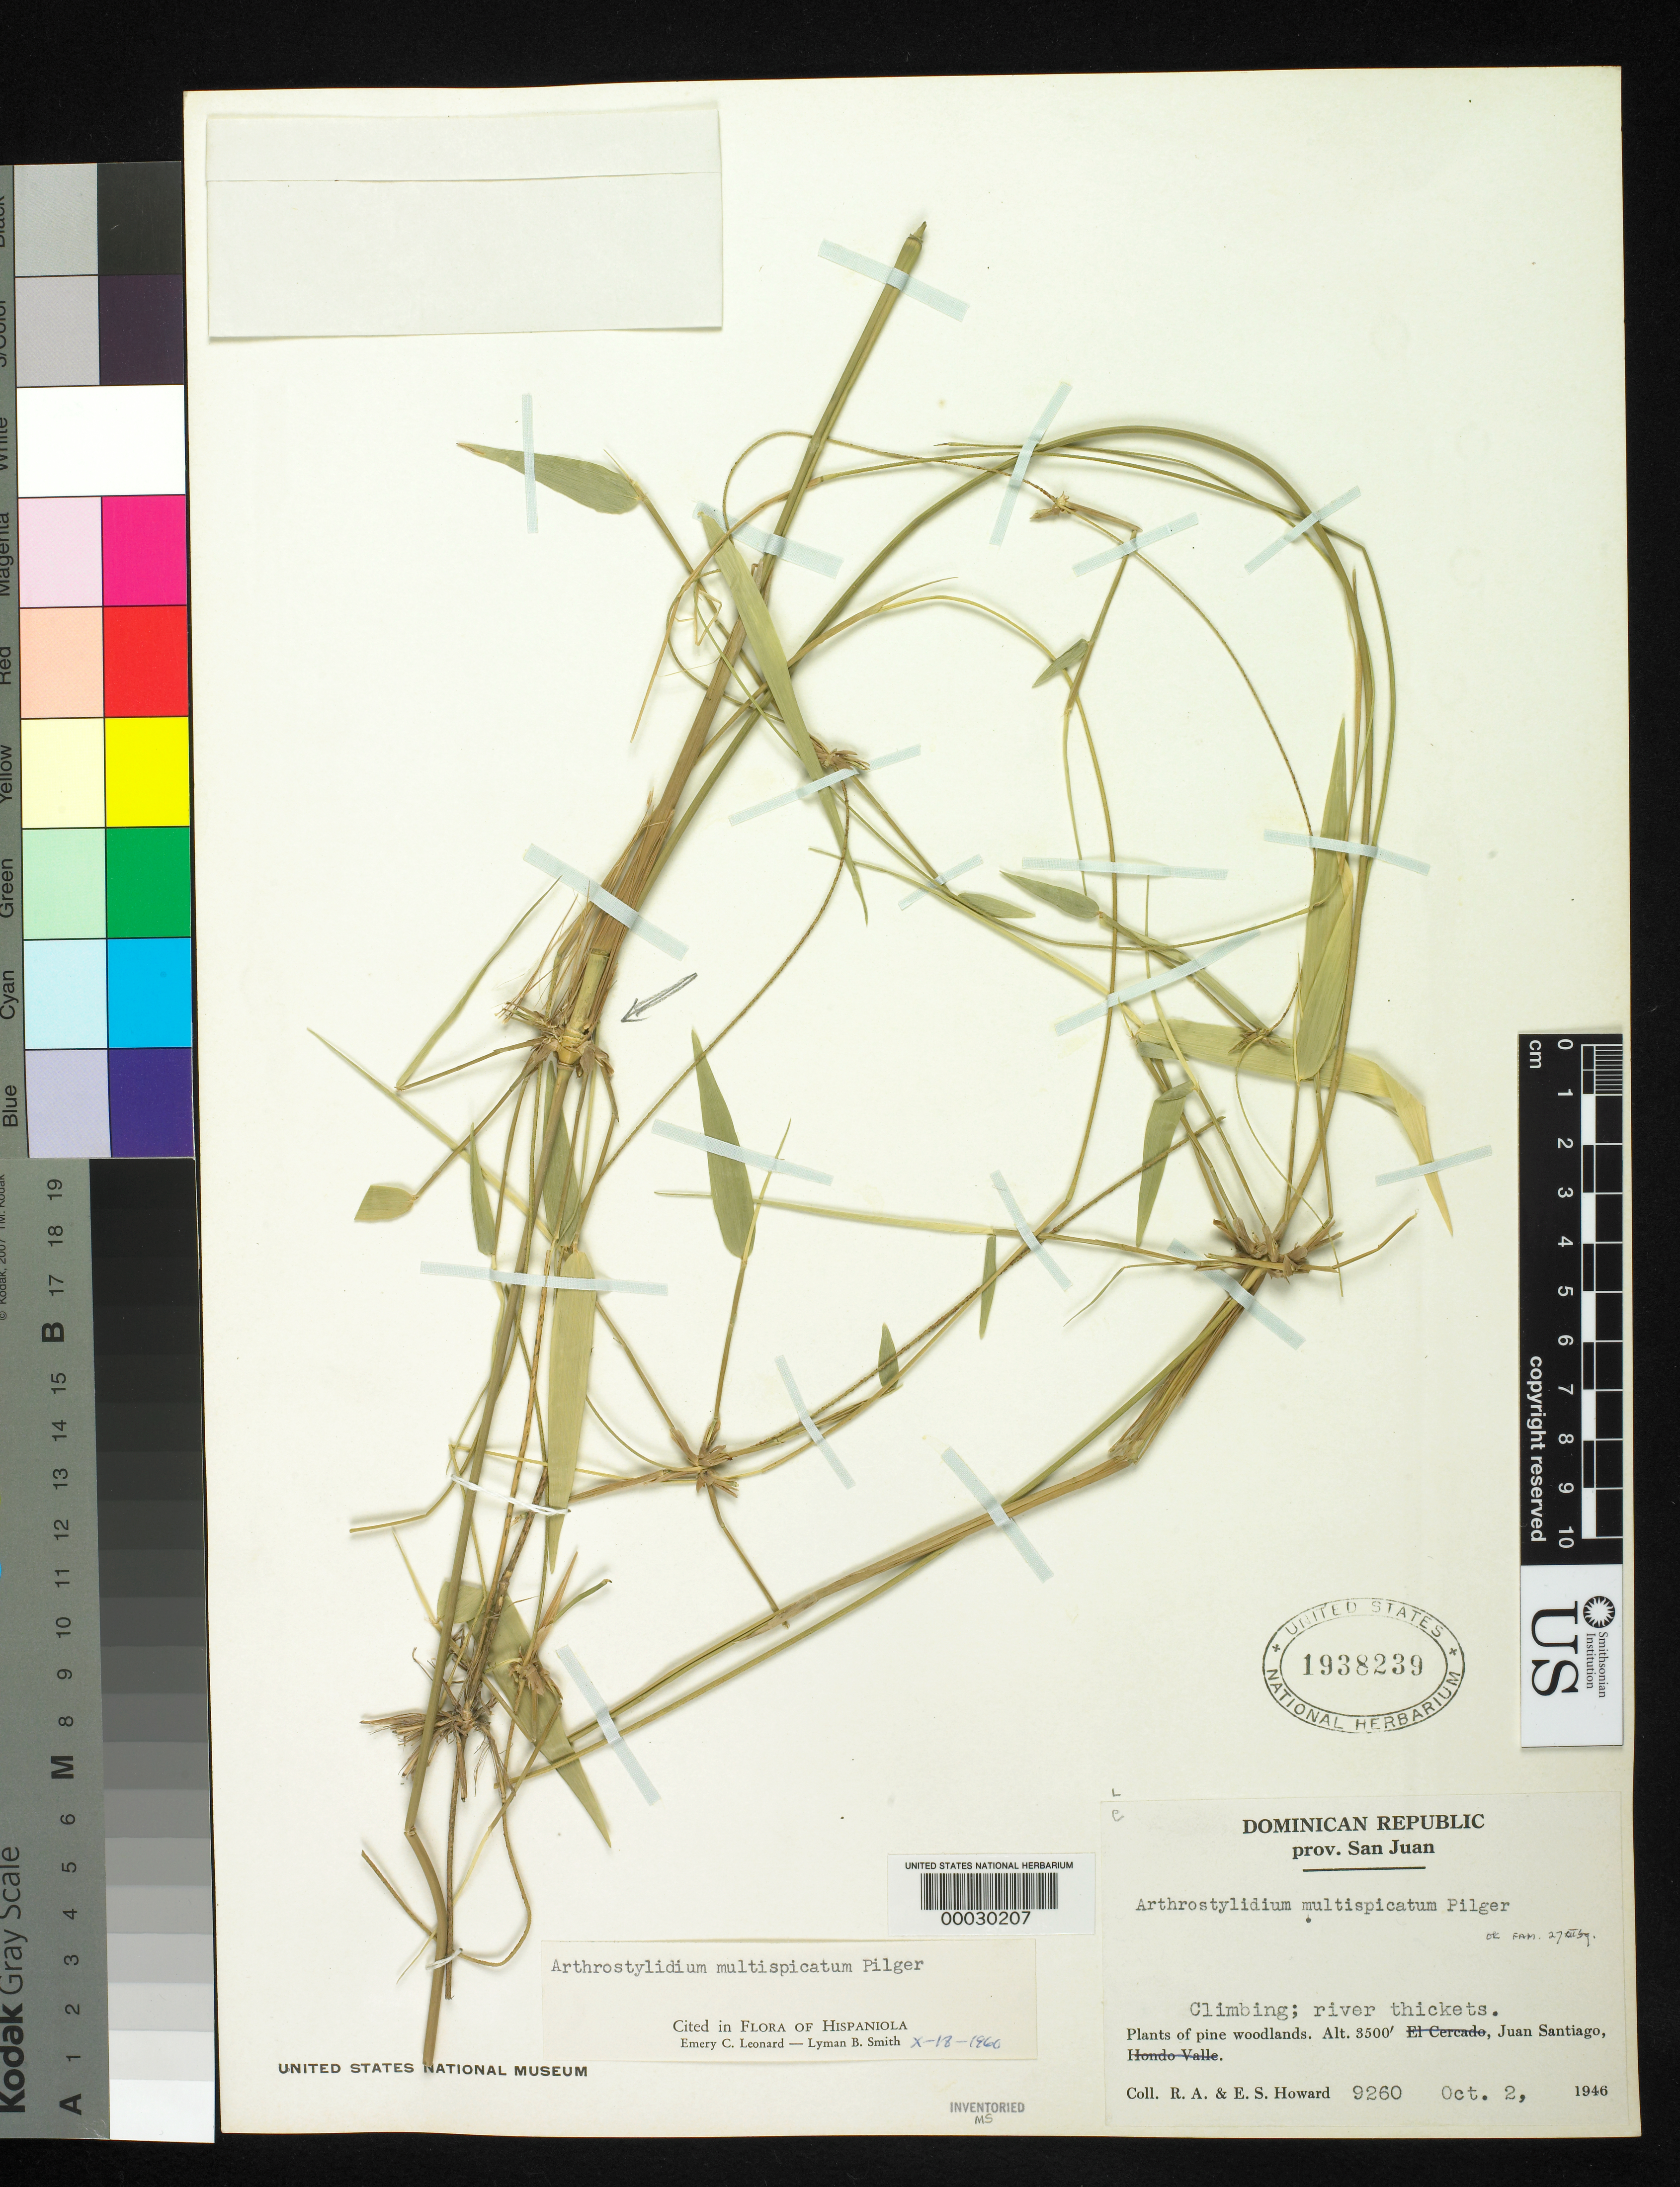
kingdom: Plantae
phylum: Tracheophyta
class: Liliopsida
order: Poales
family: Poaceae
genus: Arthrostylidium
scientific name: Arthrostylidium multispicatum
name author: Pilg. in Urb.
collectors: R. A. Howard & E. S. Howard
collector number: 9260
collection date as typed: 02 Oct 1946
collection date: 1946-10-02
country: Dominican Republic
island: Hispaniola Island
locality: Juan santiago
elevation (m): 1068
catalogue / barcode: US 1938239